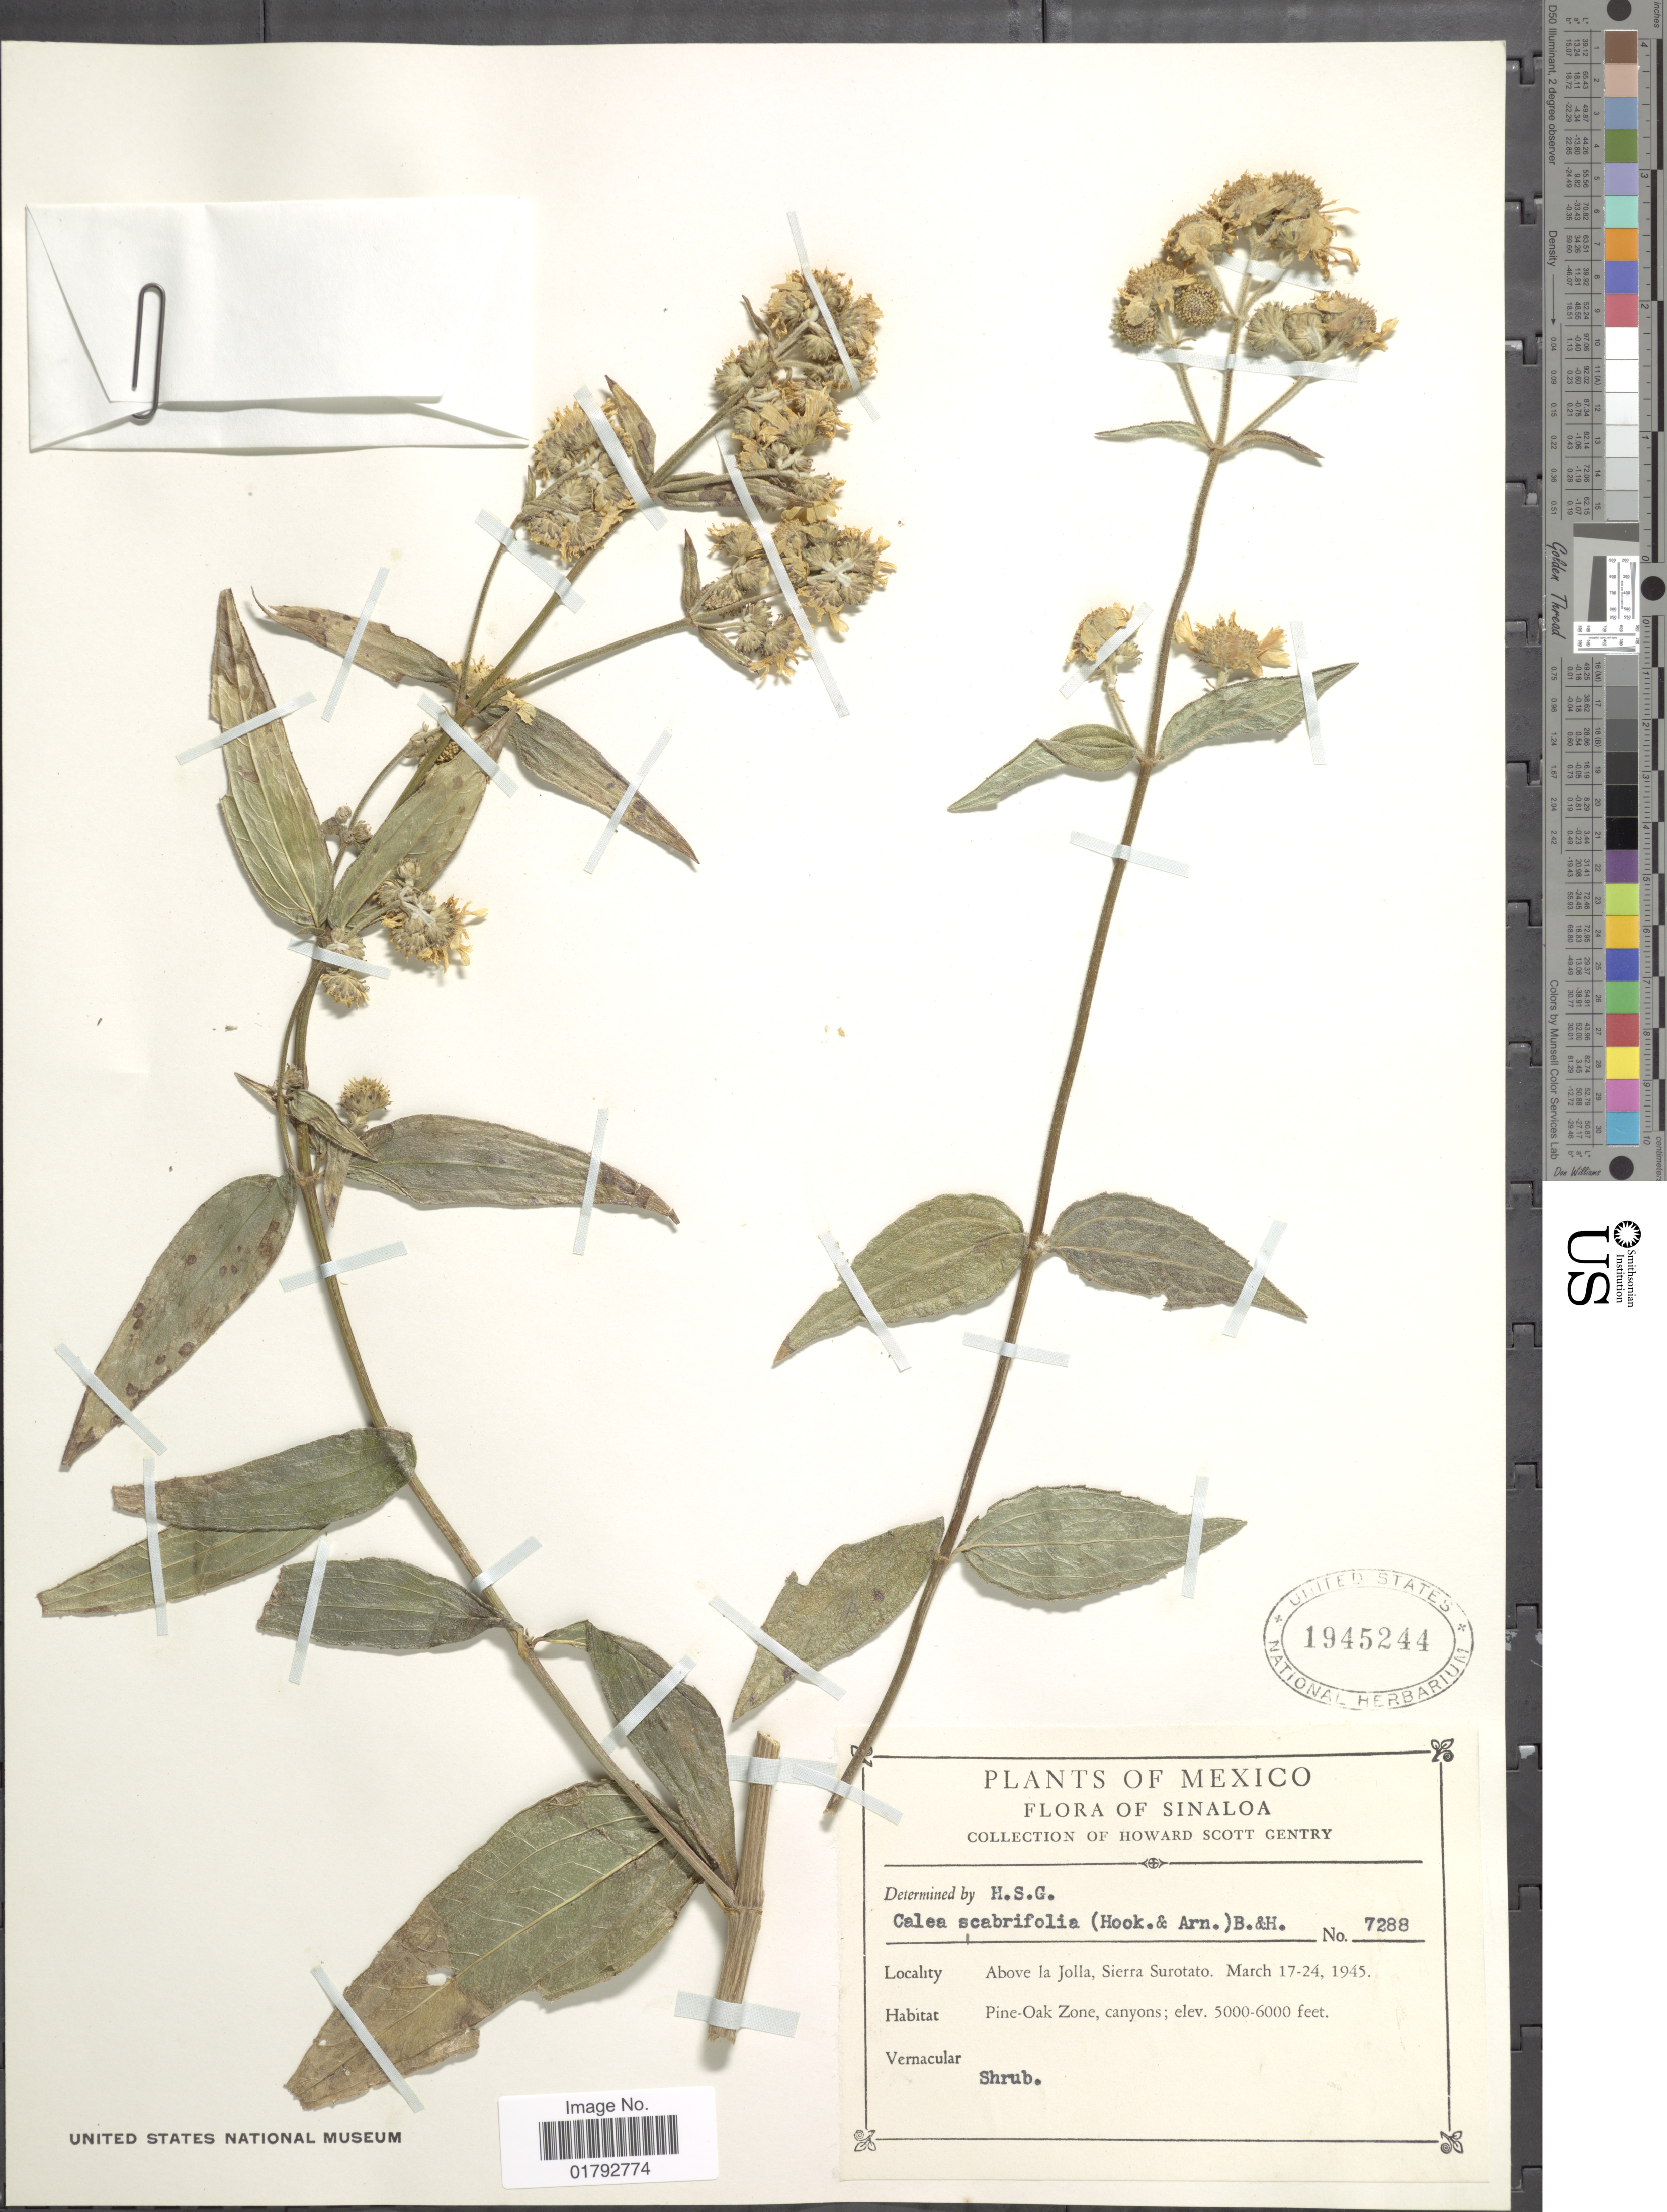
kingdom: Plantae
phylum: Tracheophyta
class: Magnoliopsida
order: Asterales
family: Asteraceae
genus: Alloispermum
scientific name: Alloispermum scabrifolium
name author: (Hook.) H. Rob.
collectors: H. S. Gentry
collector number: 7288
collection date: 1945-03-17/1945-03-24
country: Mexico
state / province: Sinaloa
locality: Above la Jolia, Sierra Surotato. Pine-Oak Zone, canyons.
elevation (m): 1524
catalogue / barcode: US 1945244